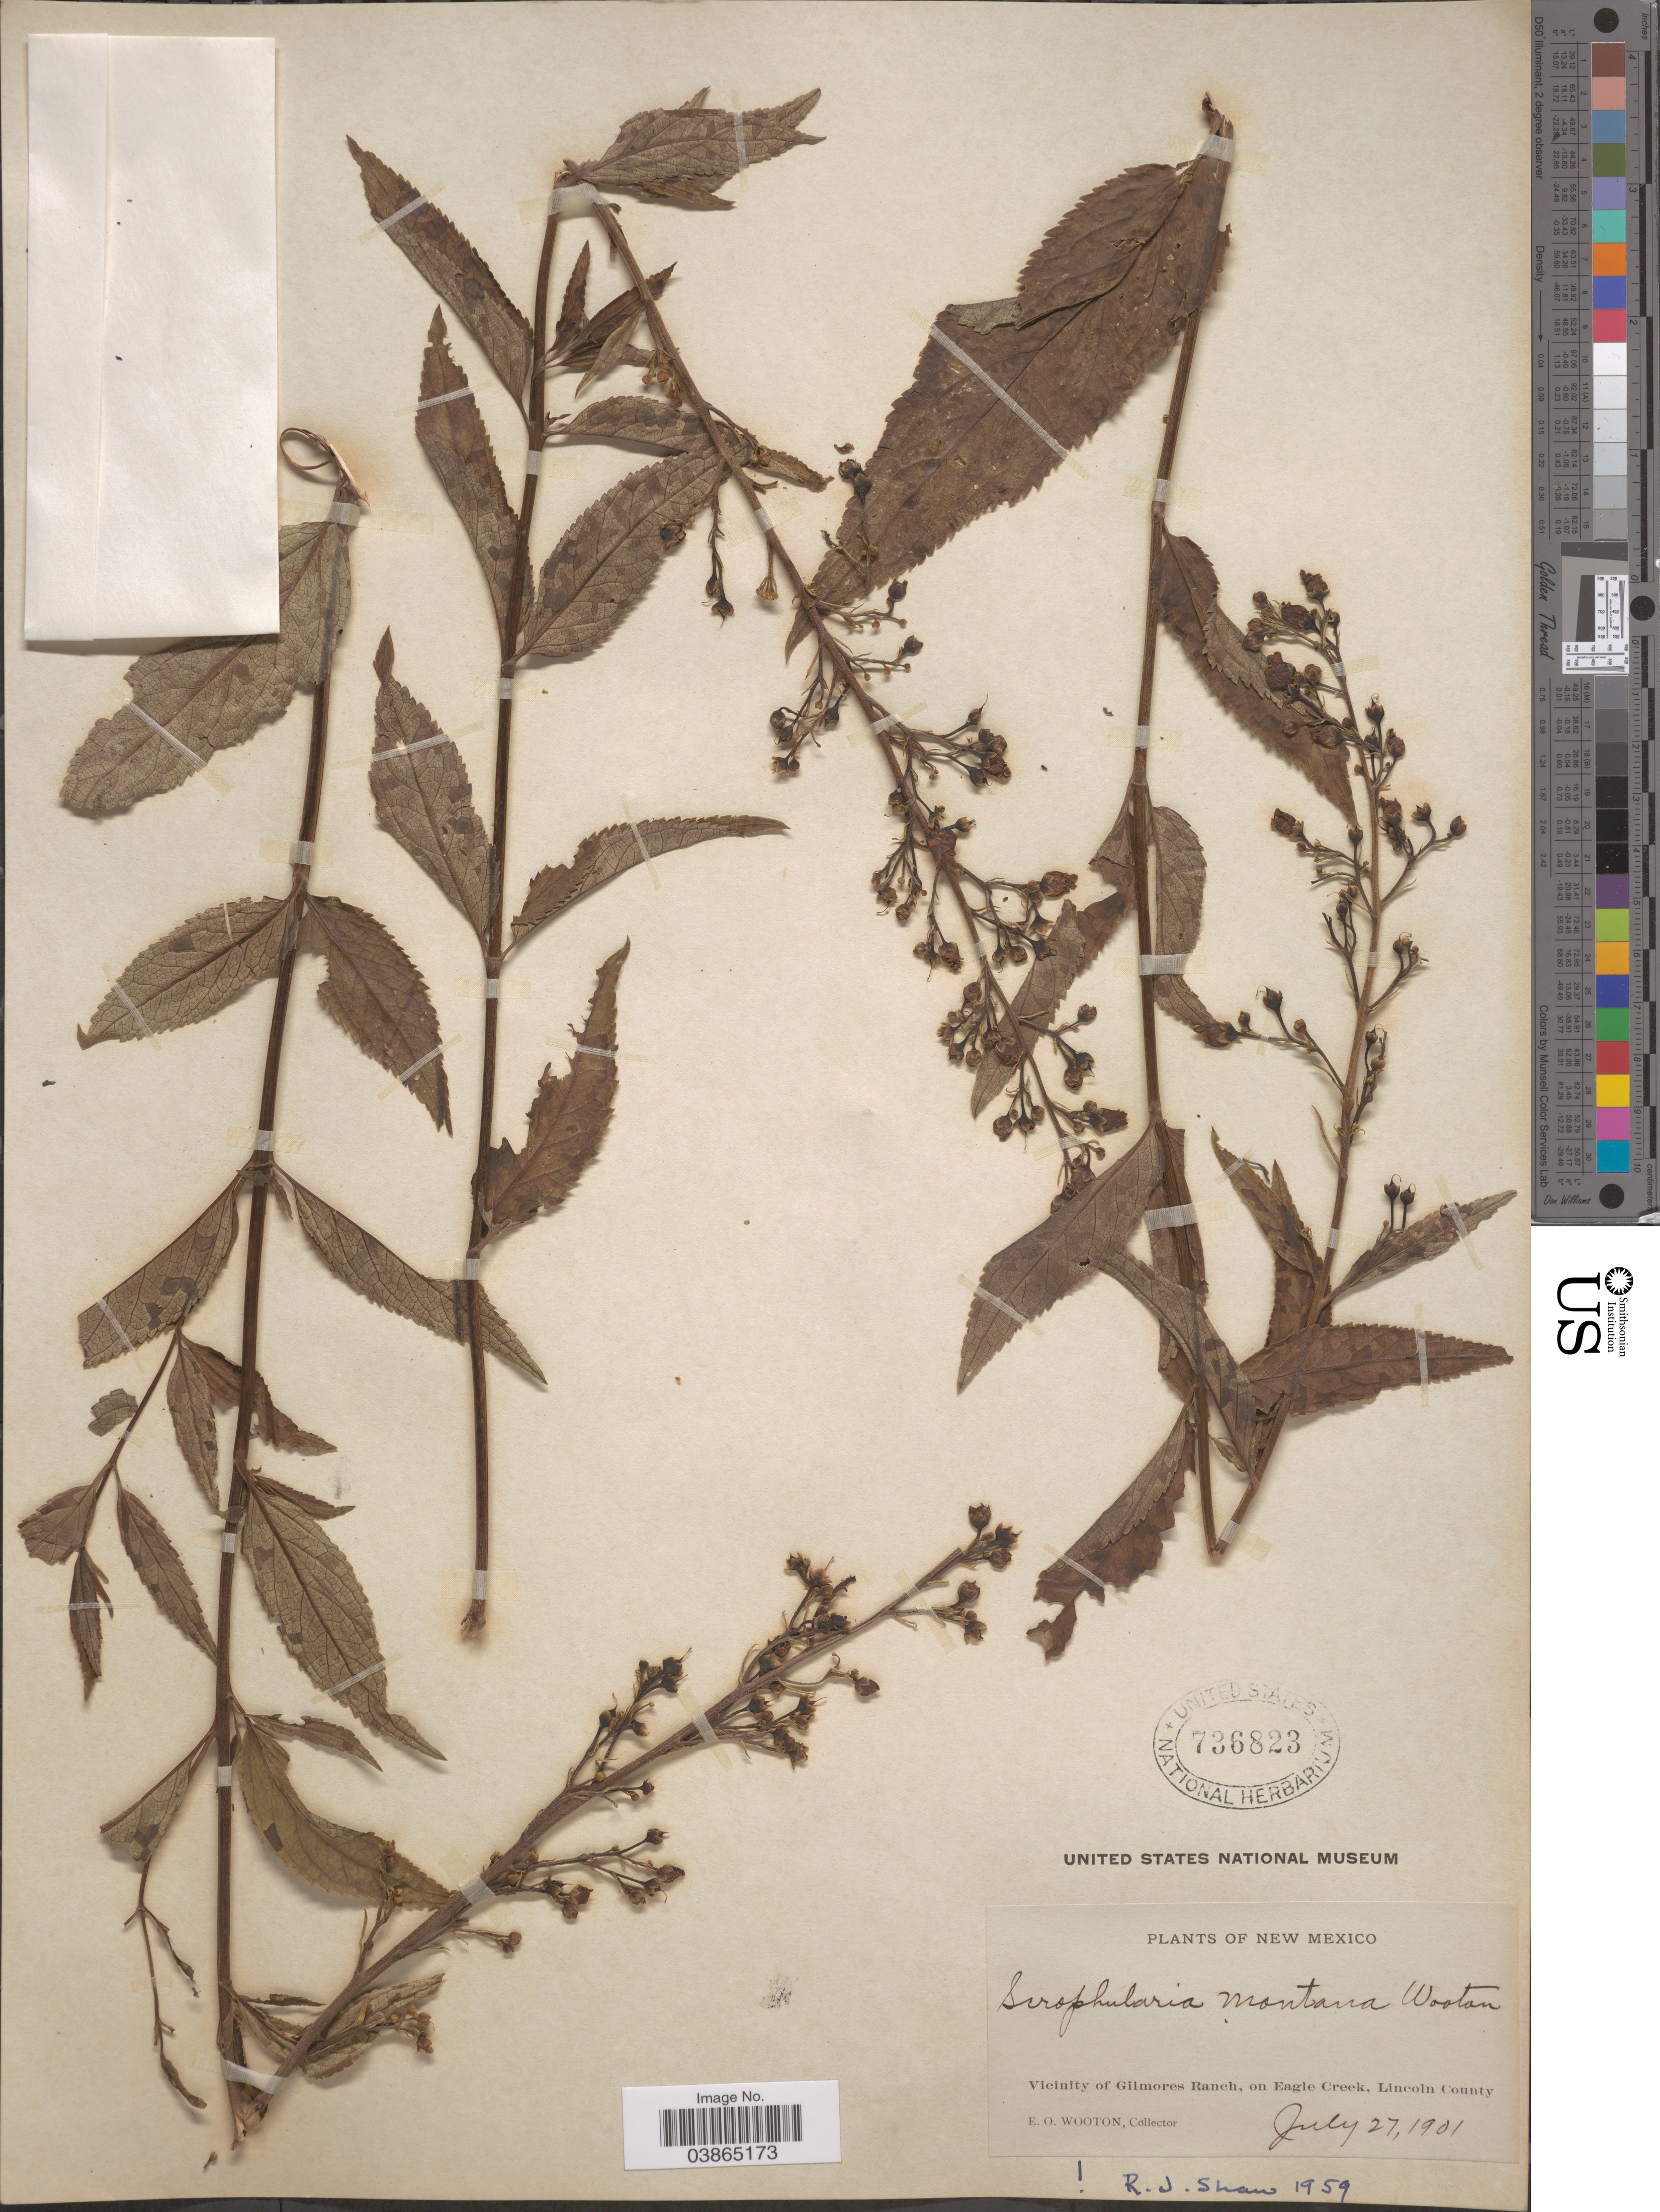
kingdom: Plantae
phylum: Tracheophyta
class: Magnoliopsida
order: Lamiales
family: Scrophulariaceae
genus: Scrophularia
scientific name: Scrophularia montana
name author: Wooton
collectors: E. O. Wooton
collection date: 1901-07-27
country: United States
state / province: New Mexico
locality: Vicinity of Gilmores Ranch, on Eagle Creek, Lincoln County.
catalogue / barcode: US 736823